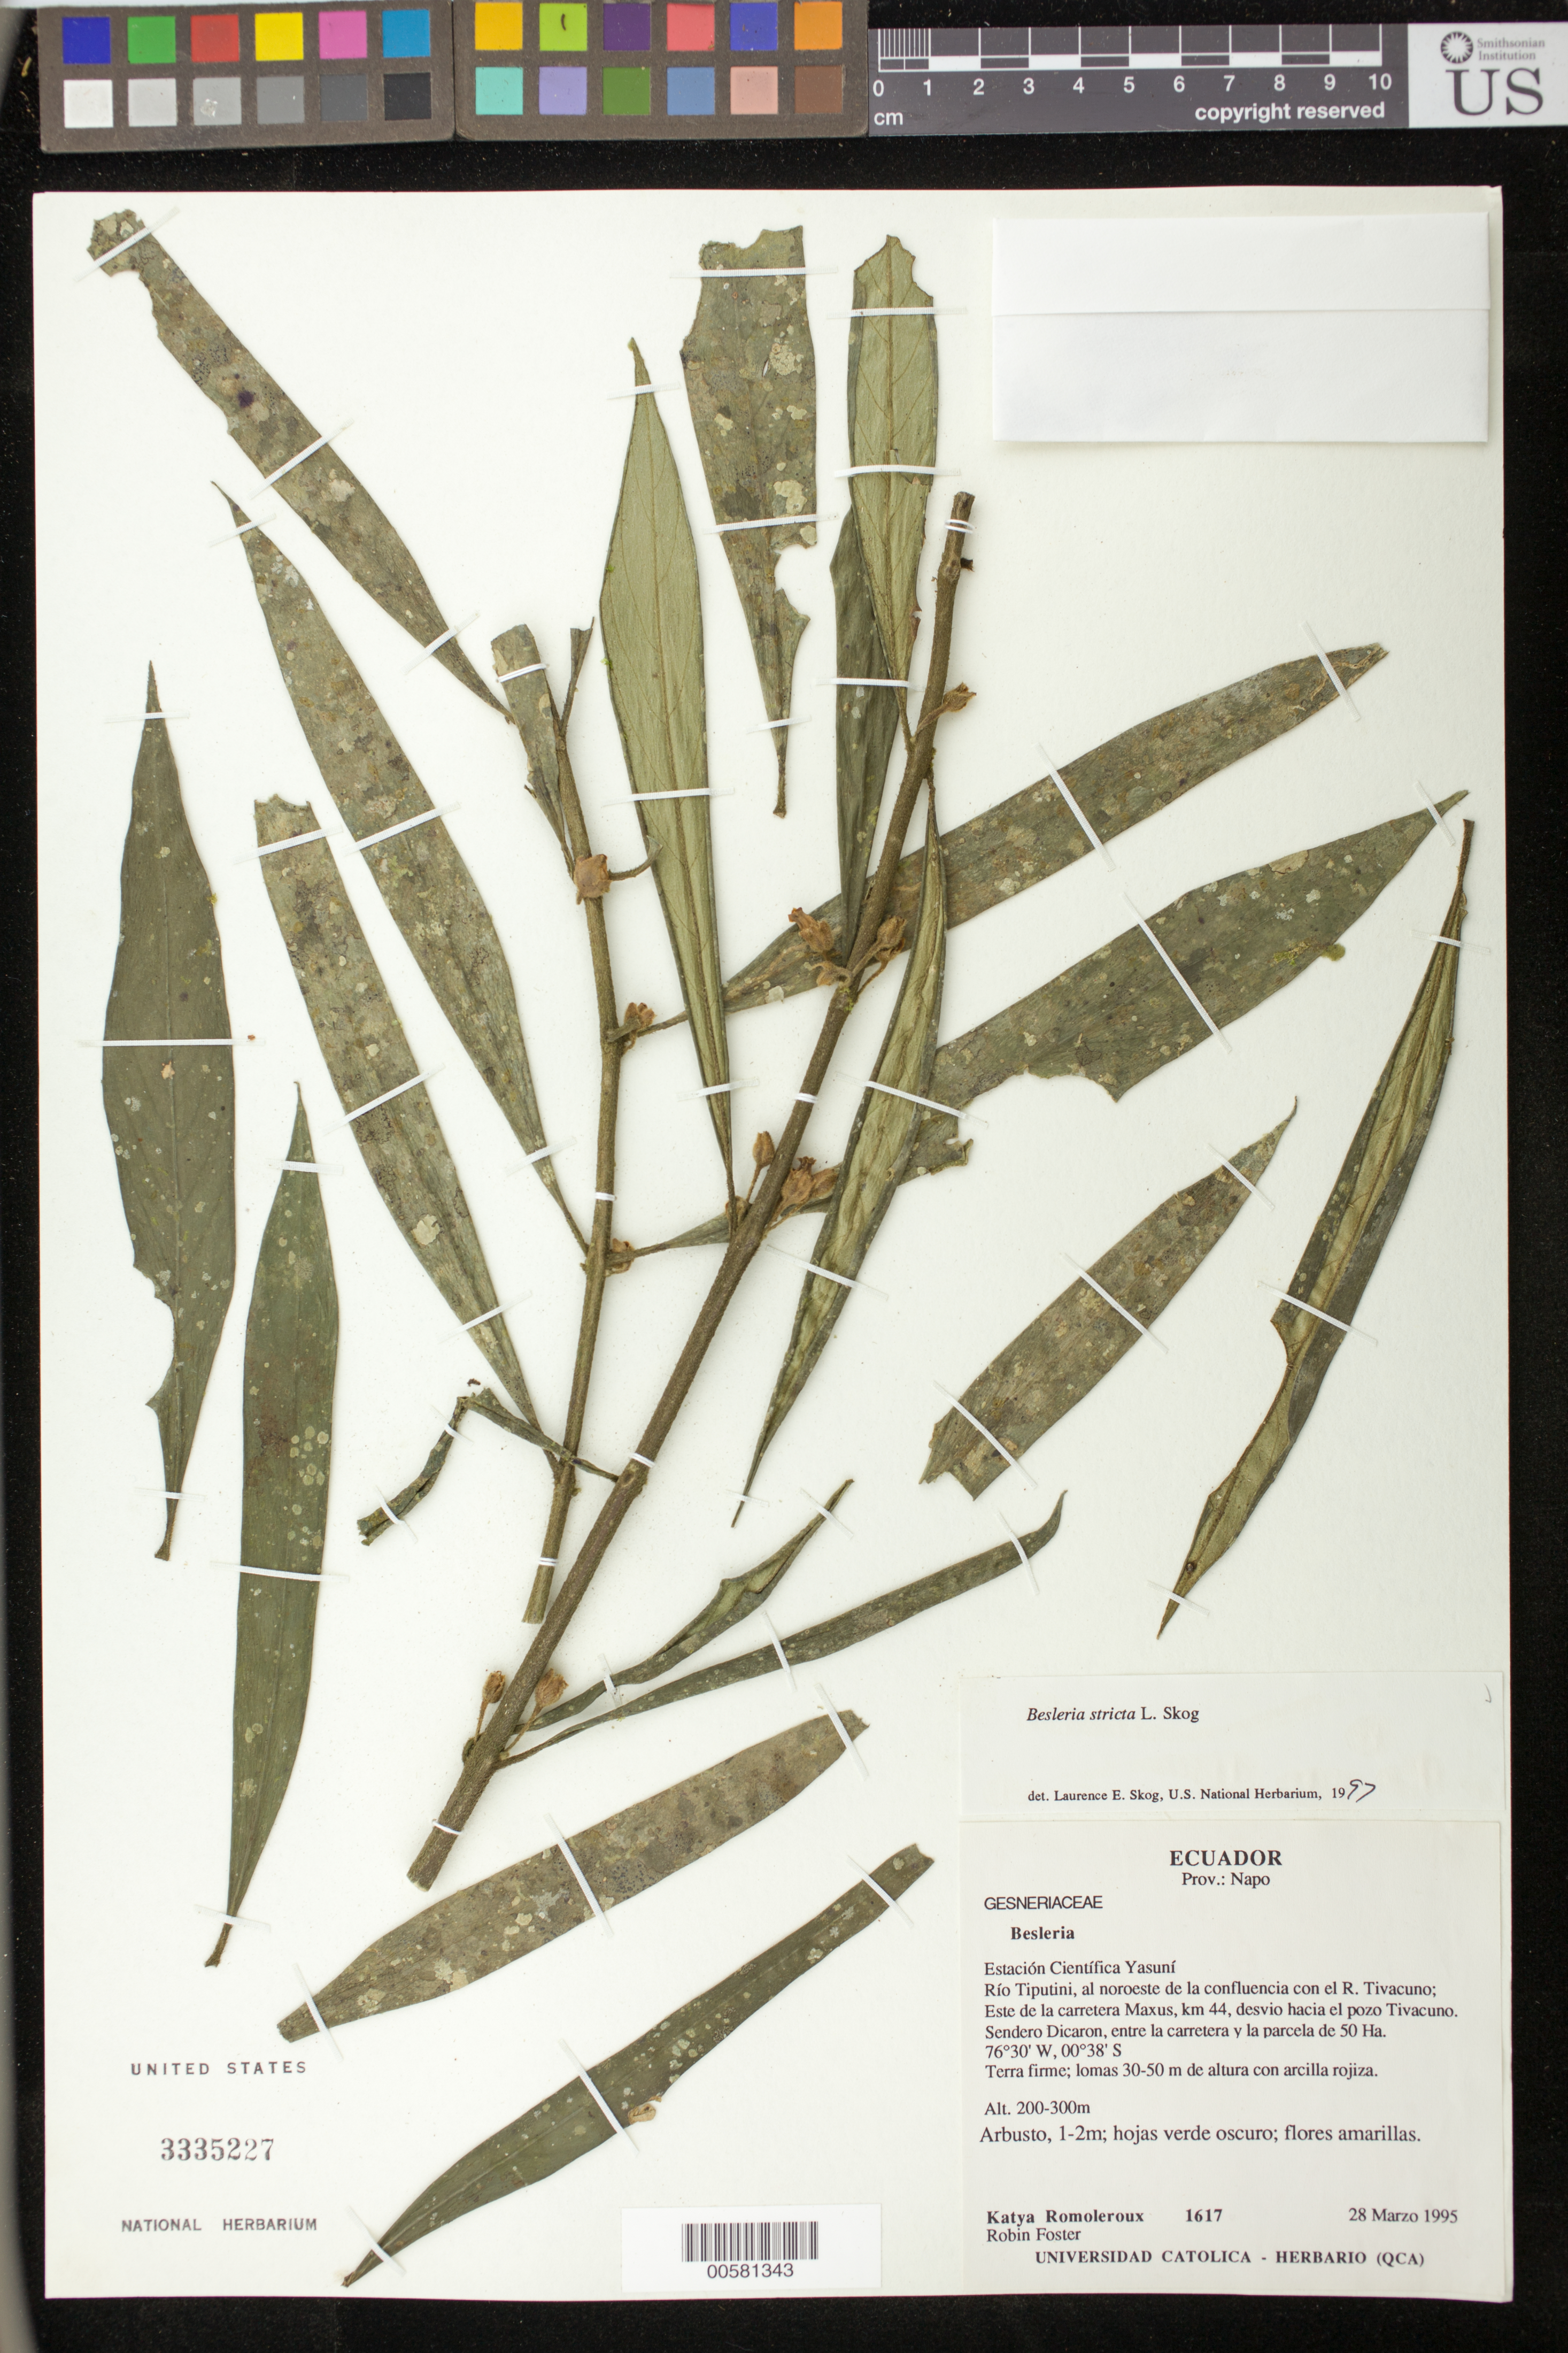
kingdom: Plantae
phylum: Tracheophyta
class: Magnoliopsida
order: Lamiales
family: Gesneriaceae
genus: Besleria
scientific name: Besleria stricta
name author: L.E. Skog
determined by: Skog, Laurence E.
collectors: K. Romoleroux & R. Foster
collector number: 1617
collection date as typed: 28 Mar 1995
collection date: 1995-03-28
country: Ecuador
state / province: Napo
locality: Estación Científica Yasuní; Río Tiputini, al noroeste de la confluencia con el R. Tivacuno; Este de la carretera Maxus, km 44, desvio hacia el pozo Tivacuno; Sendero Dicaron, entre la carretera y la parcela de 50 Ha.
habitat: Terra firme; lomas 30-50 m de altura con arcilla rojiza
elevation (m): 200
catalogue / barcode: US 3335227